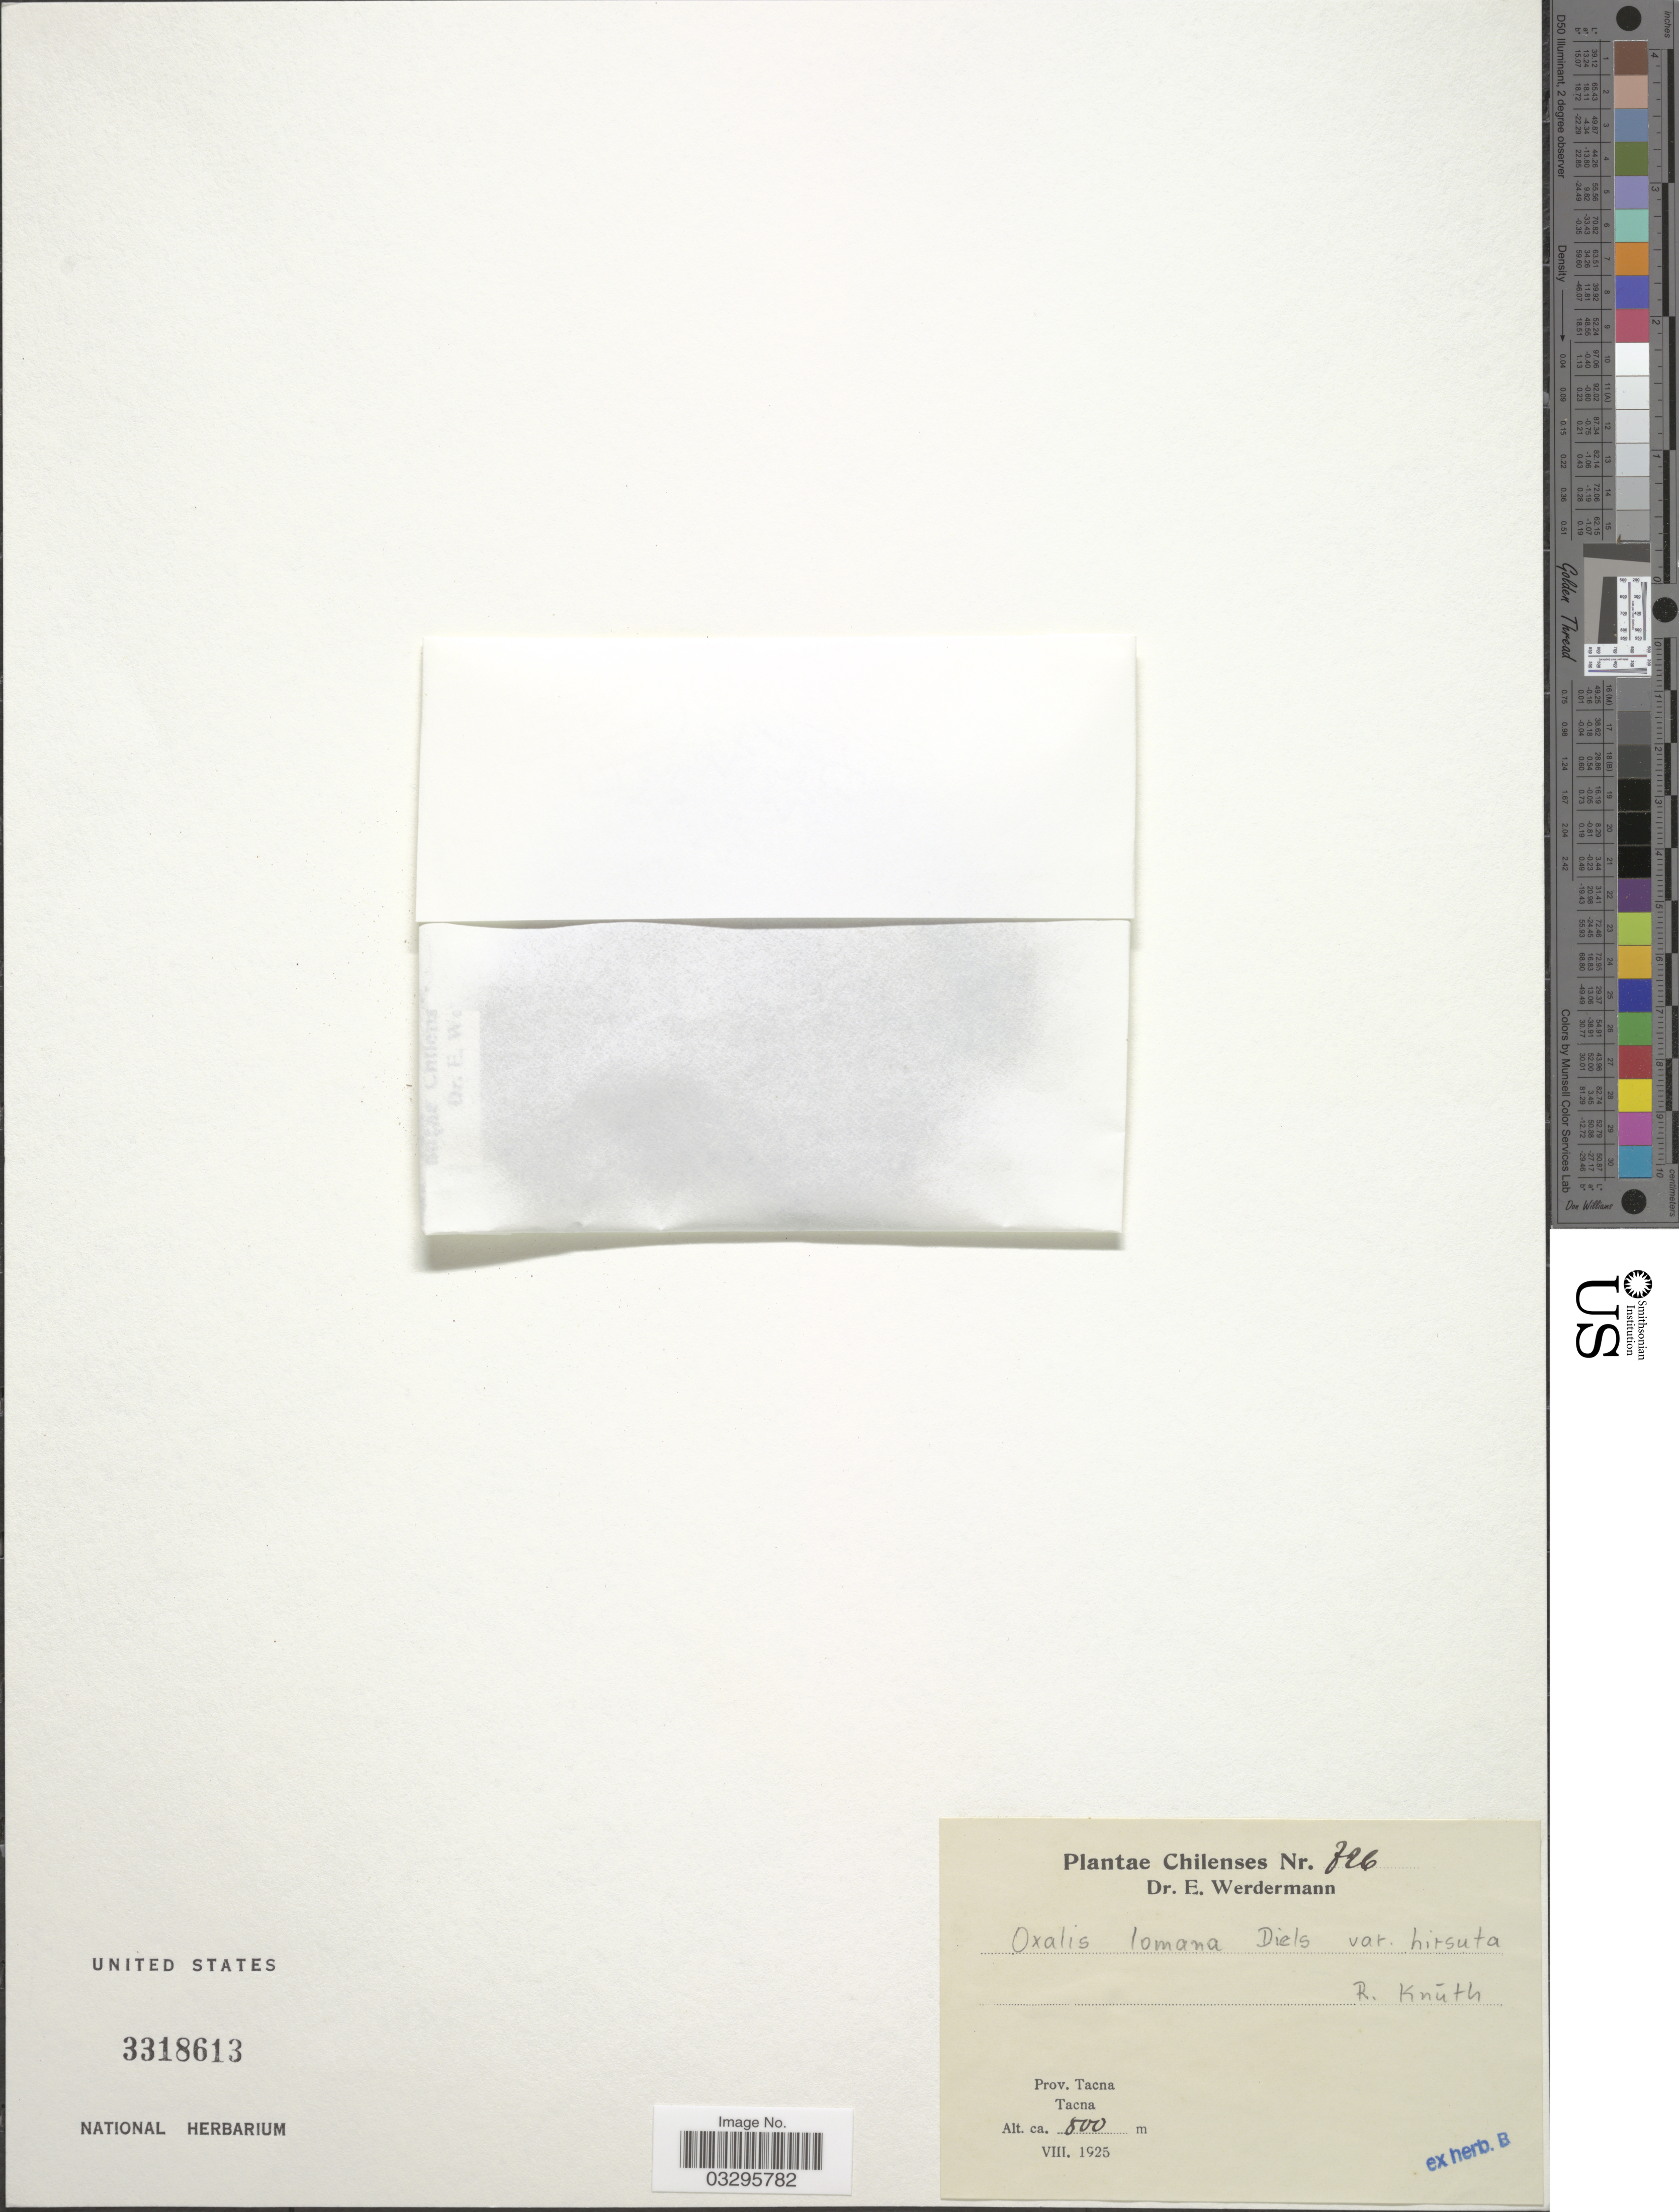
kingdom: Plantae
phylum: Tracheophyta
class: Magnoliopsida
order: Oxalidales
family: Oxalidaceae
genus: Oxalis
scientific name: Oxalis lomana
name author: Diels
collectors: E. Werdermann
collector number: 726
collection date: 1925-08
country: Peru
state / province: Tacna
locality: Tacna.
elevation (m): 800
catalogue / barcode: US 3318613